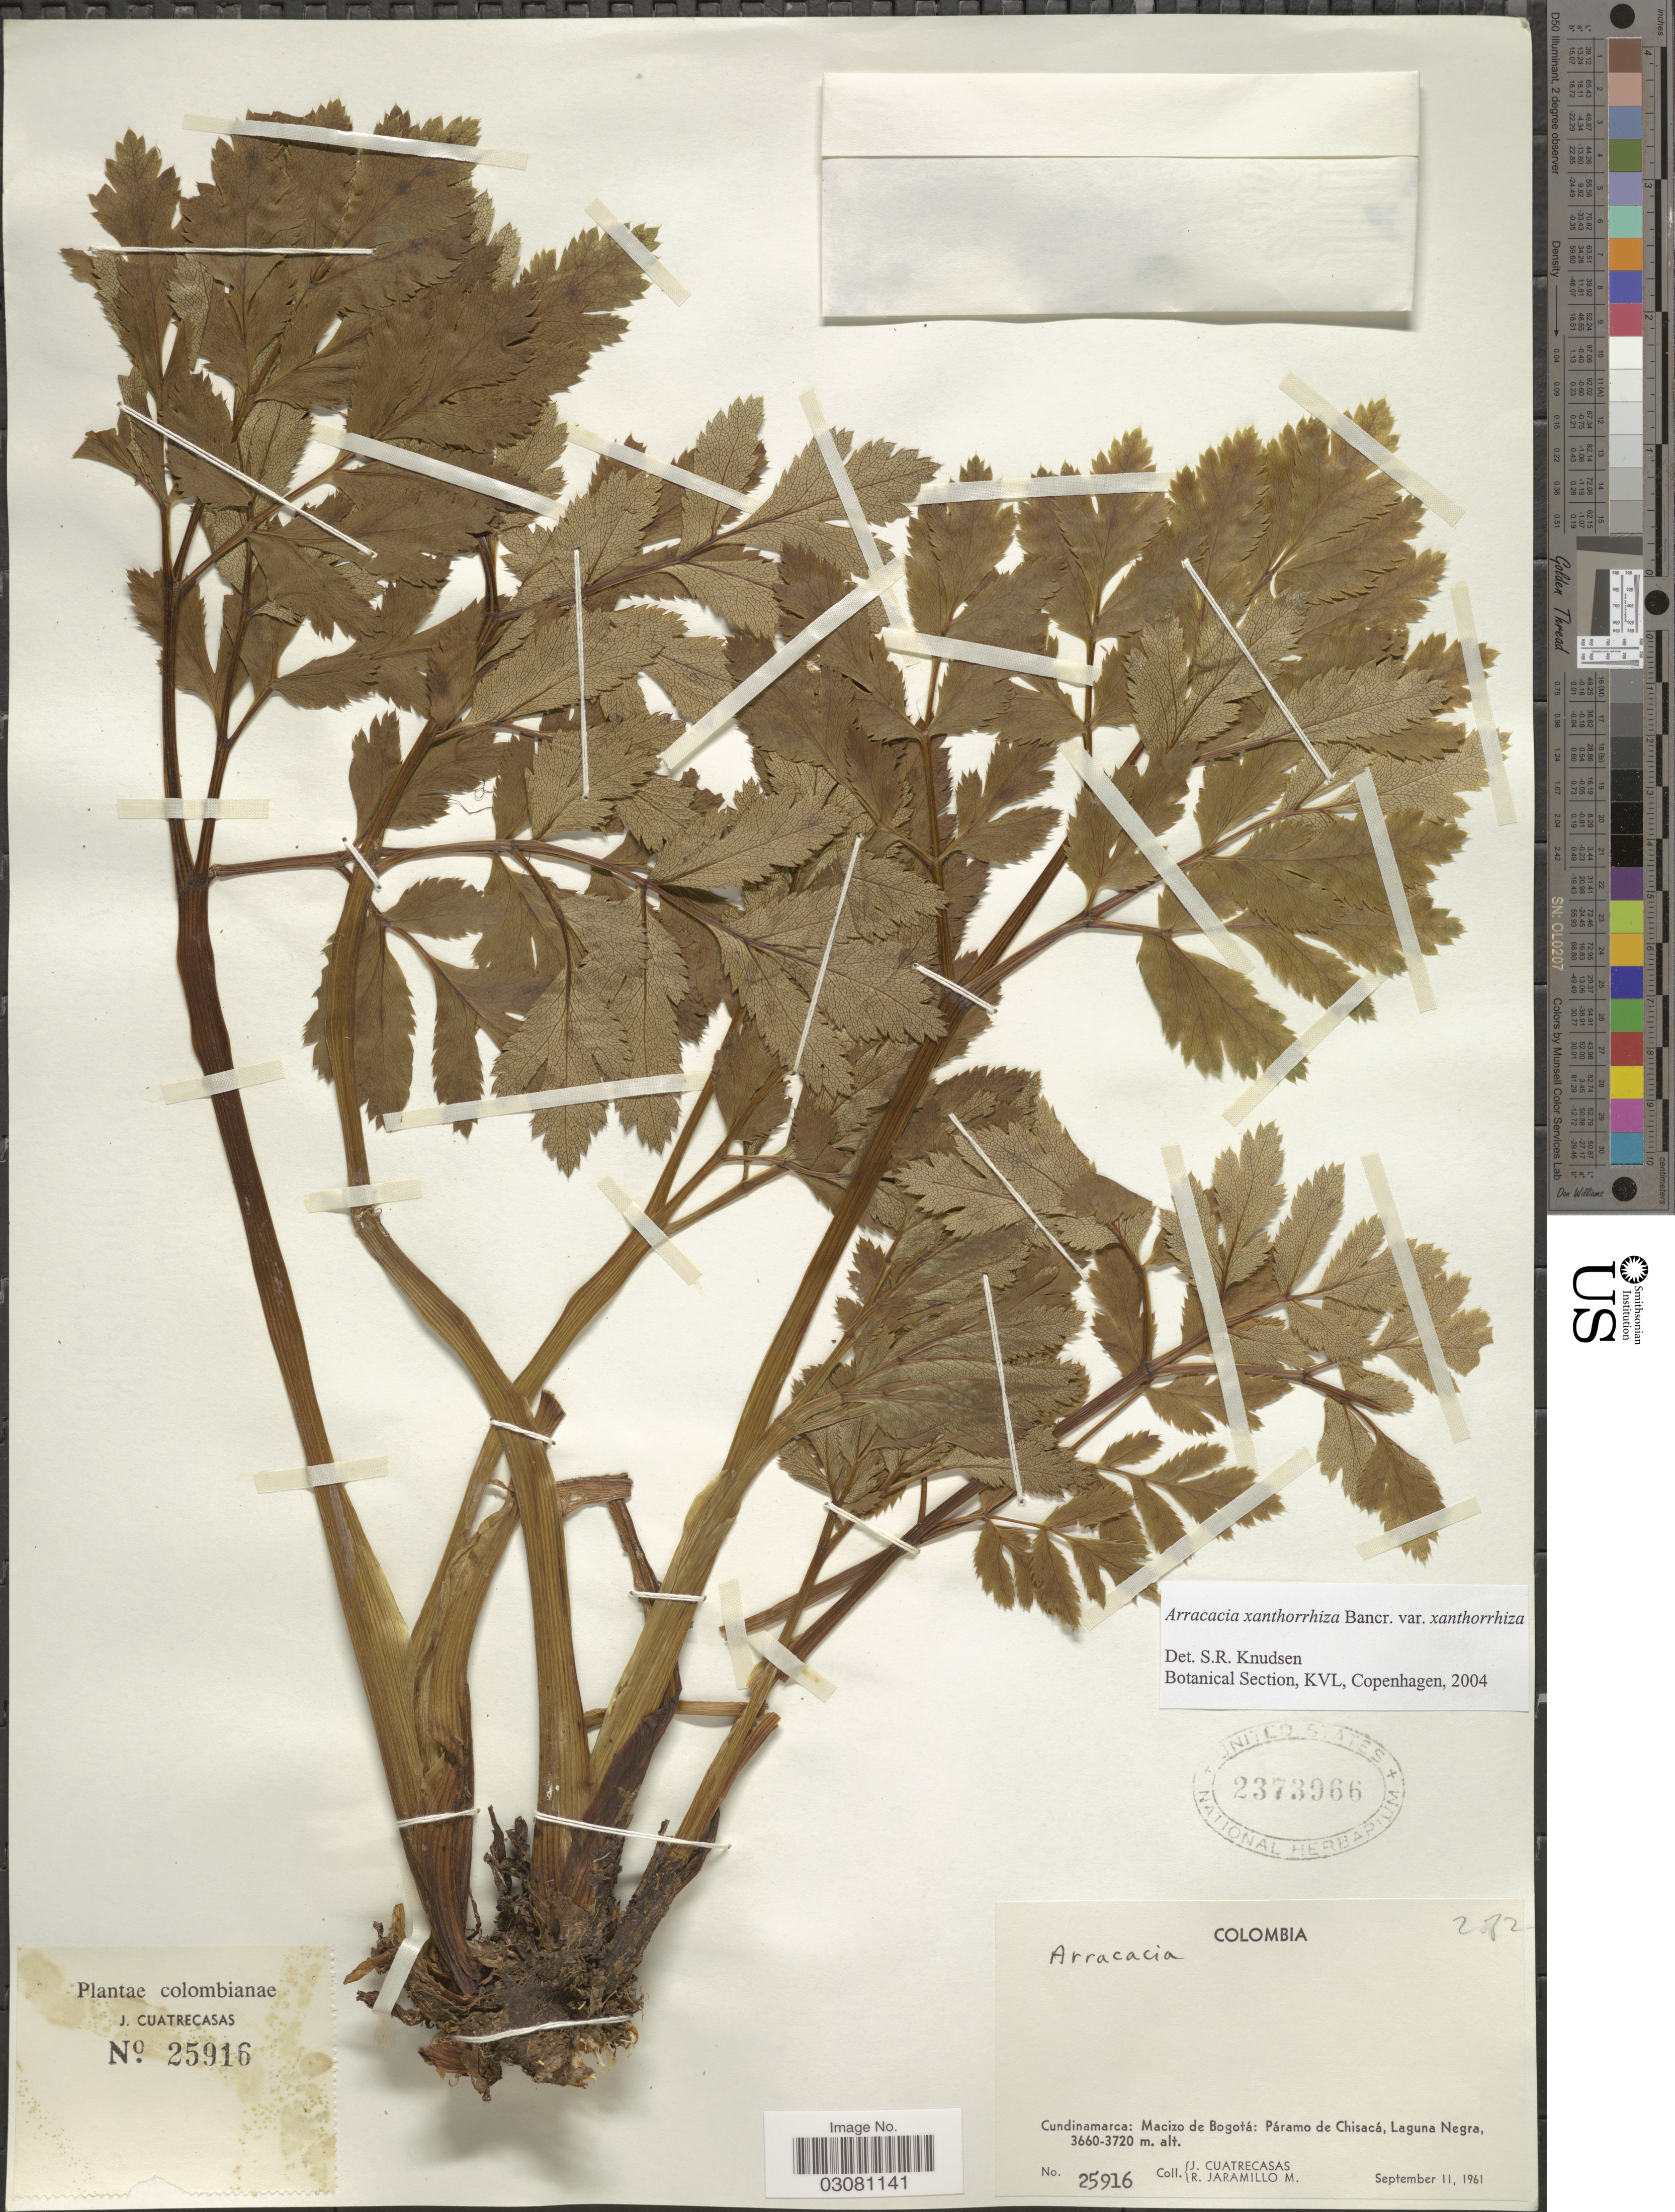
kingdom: Plantae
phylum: Tracheophyta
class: Magnoliopsida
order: Apiales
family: Apiaceae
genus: Arracacia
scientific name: Arracacia xanthorrhiza var. xanthorrhiza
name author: Bancr.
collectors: J. Cuatrecasas & R. Jaramillo M.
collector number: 25916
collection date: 1961-09-11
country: Colombia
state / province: Cundinamarca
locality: Macizo de Bogotá: Páramo de Chisacá, Laguna Negra.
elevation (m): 3660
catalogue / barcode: US 2373966